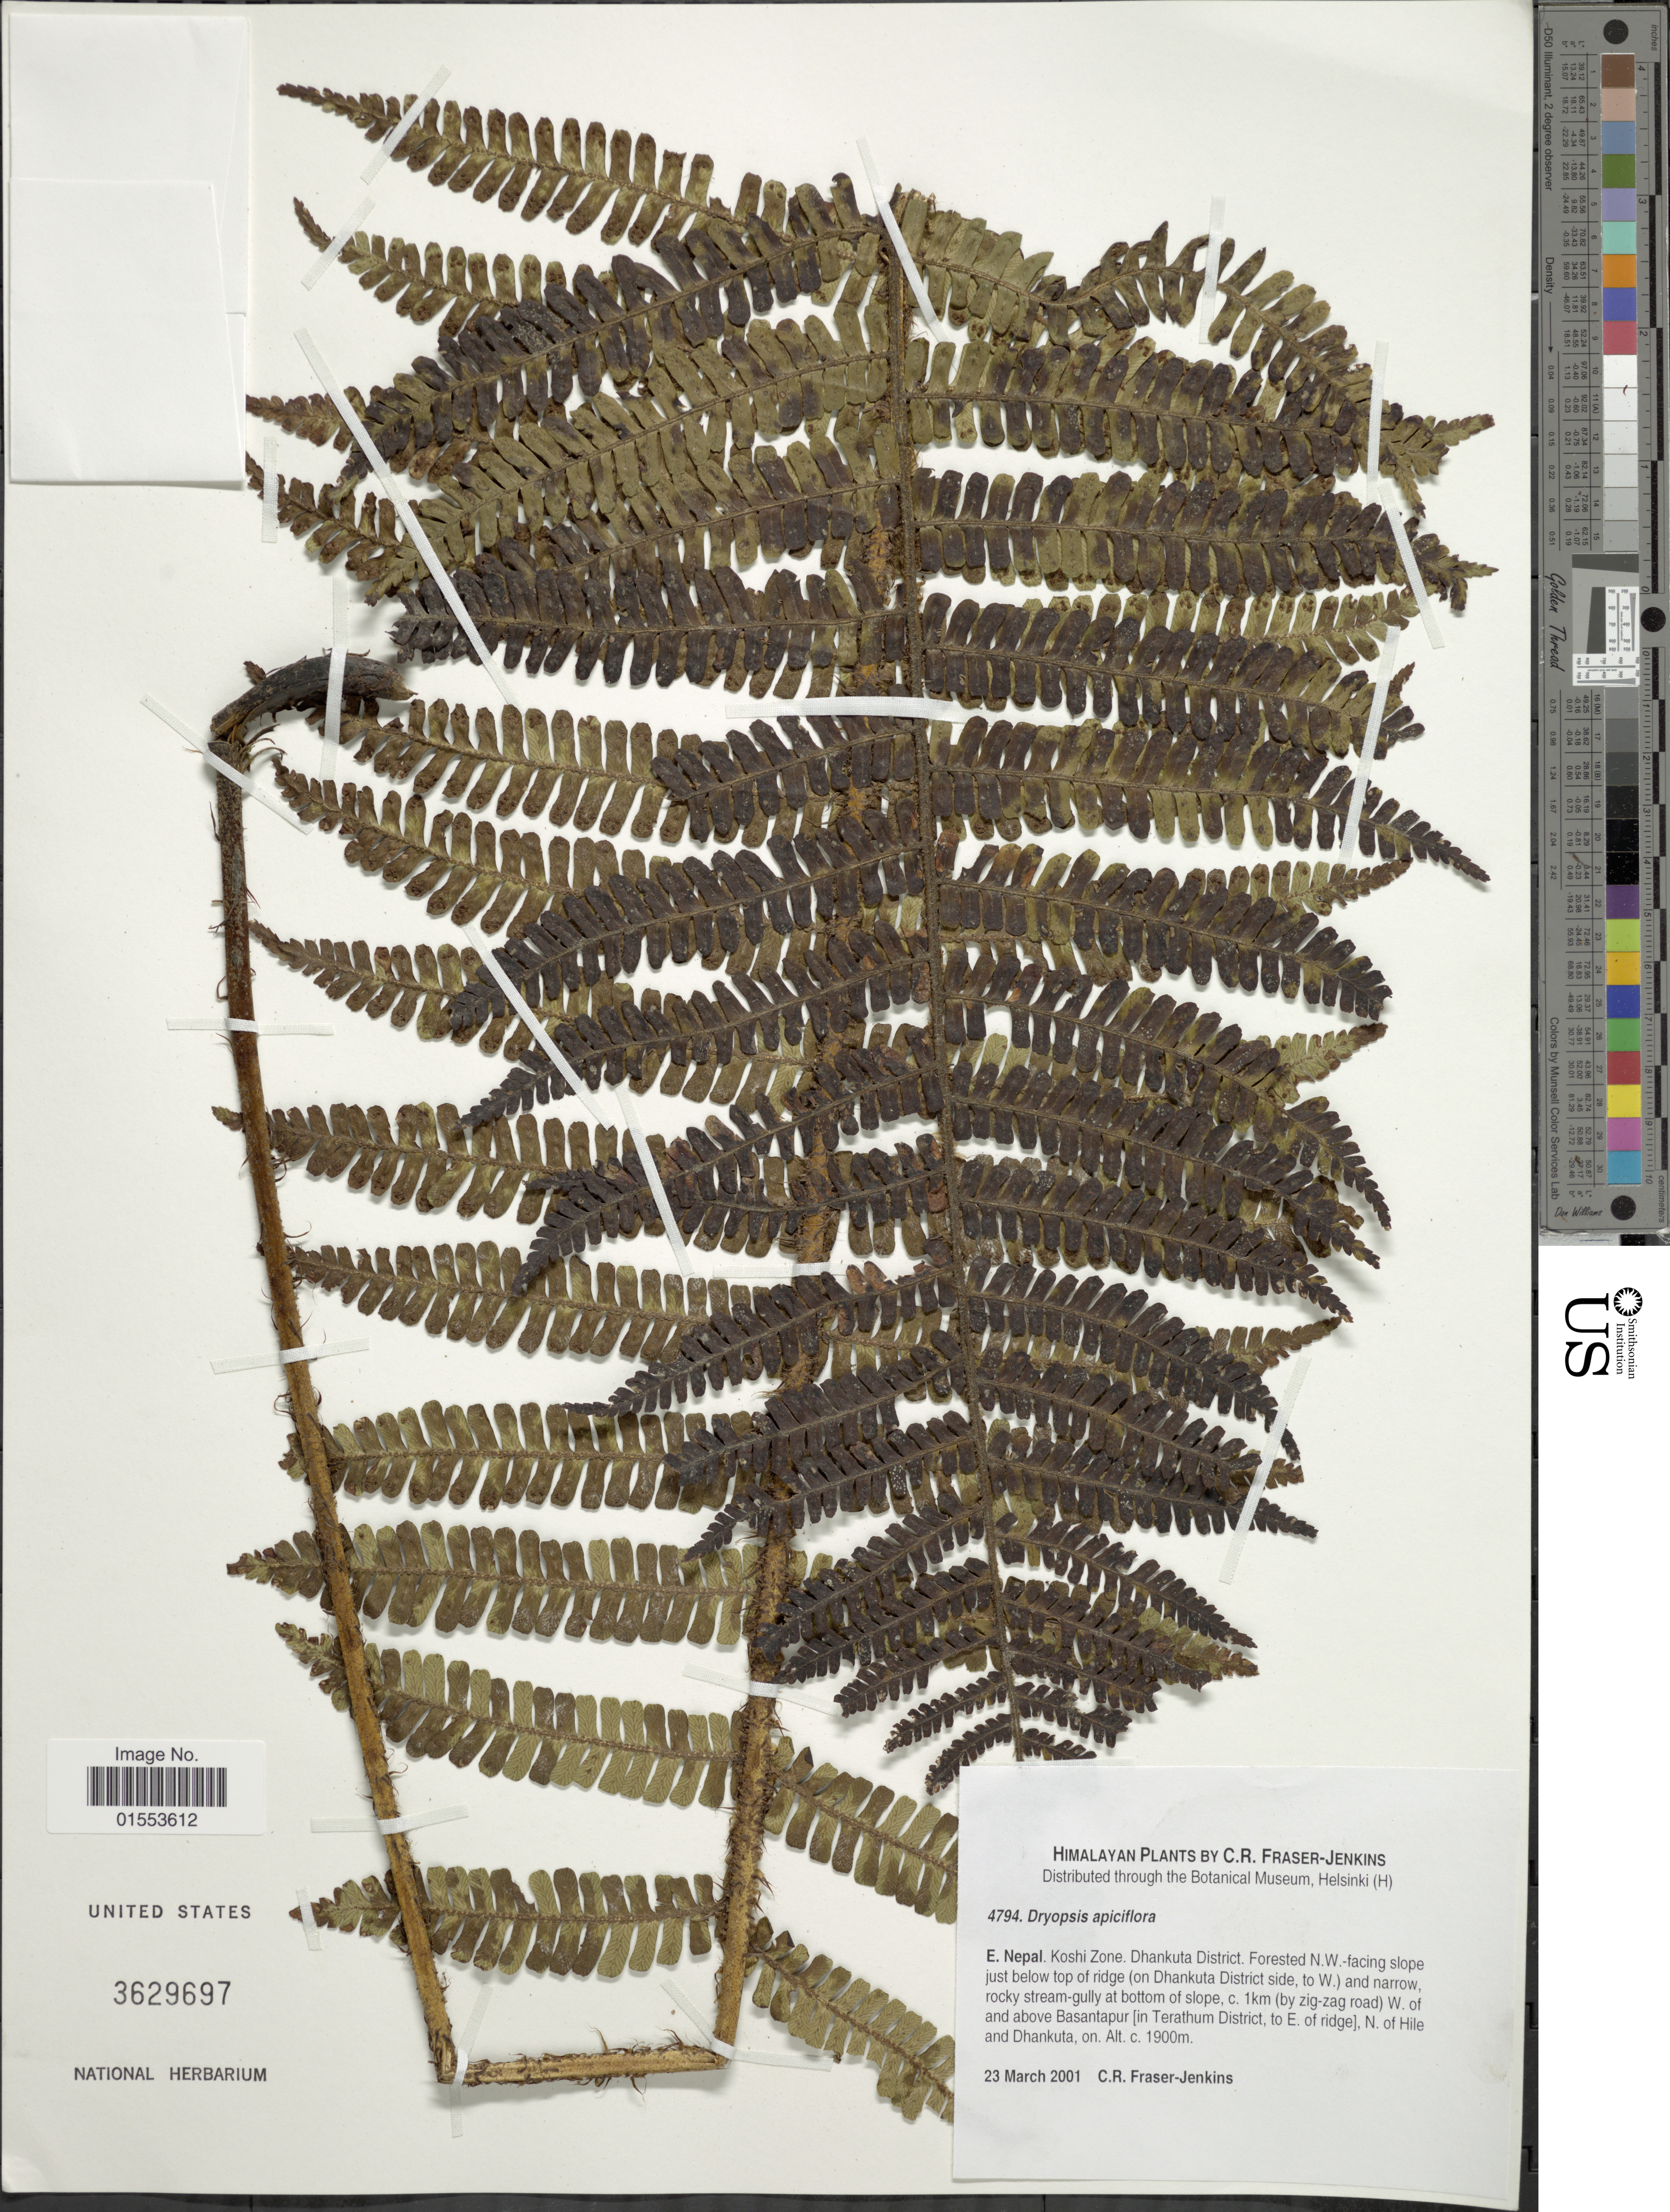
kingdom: Plantae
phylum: Tracheophyta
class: Polypodiopsida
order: Polypodiales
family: Dryopteridaceae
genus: Dryopteris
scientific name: Dryopteris apiciflora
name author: (Wall. ex Mett.) Kuntze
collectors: C. R. Fraser-Jenkins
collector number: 4794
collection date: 2001-03-23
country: Nepal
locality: Himalayan. E. Nepal.Koshi Zone. Dhankuta District. Forested N.W. -facing slope just below top of ridge (on Dhankuta District side, to W.) and narrow, rocky stream-gully at bootom of slope, c. 1 km (by zig-zag road) W. of and above Basantapur [in Terathum Distrit, to E. of ridge], N. of Hi;e and Dhankuta.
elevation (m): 1900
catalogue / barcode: US 3629697